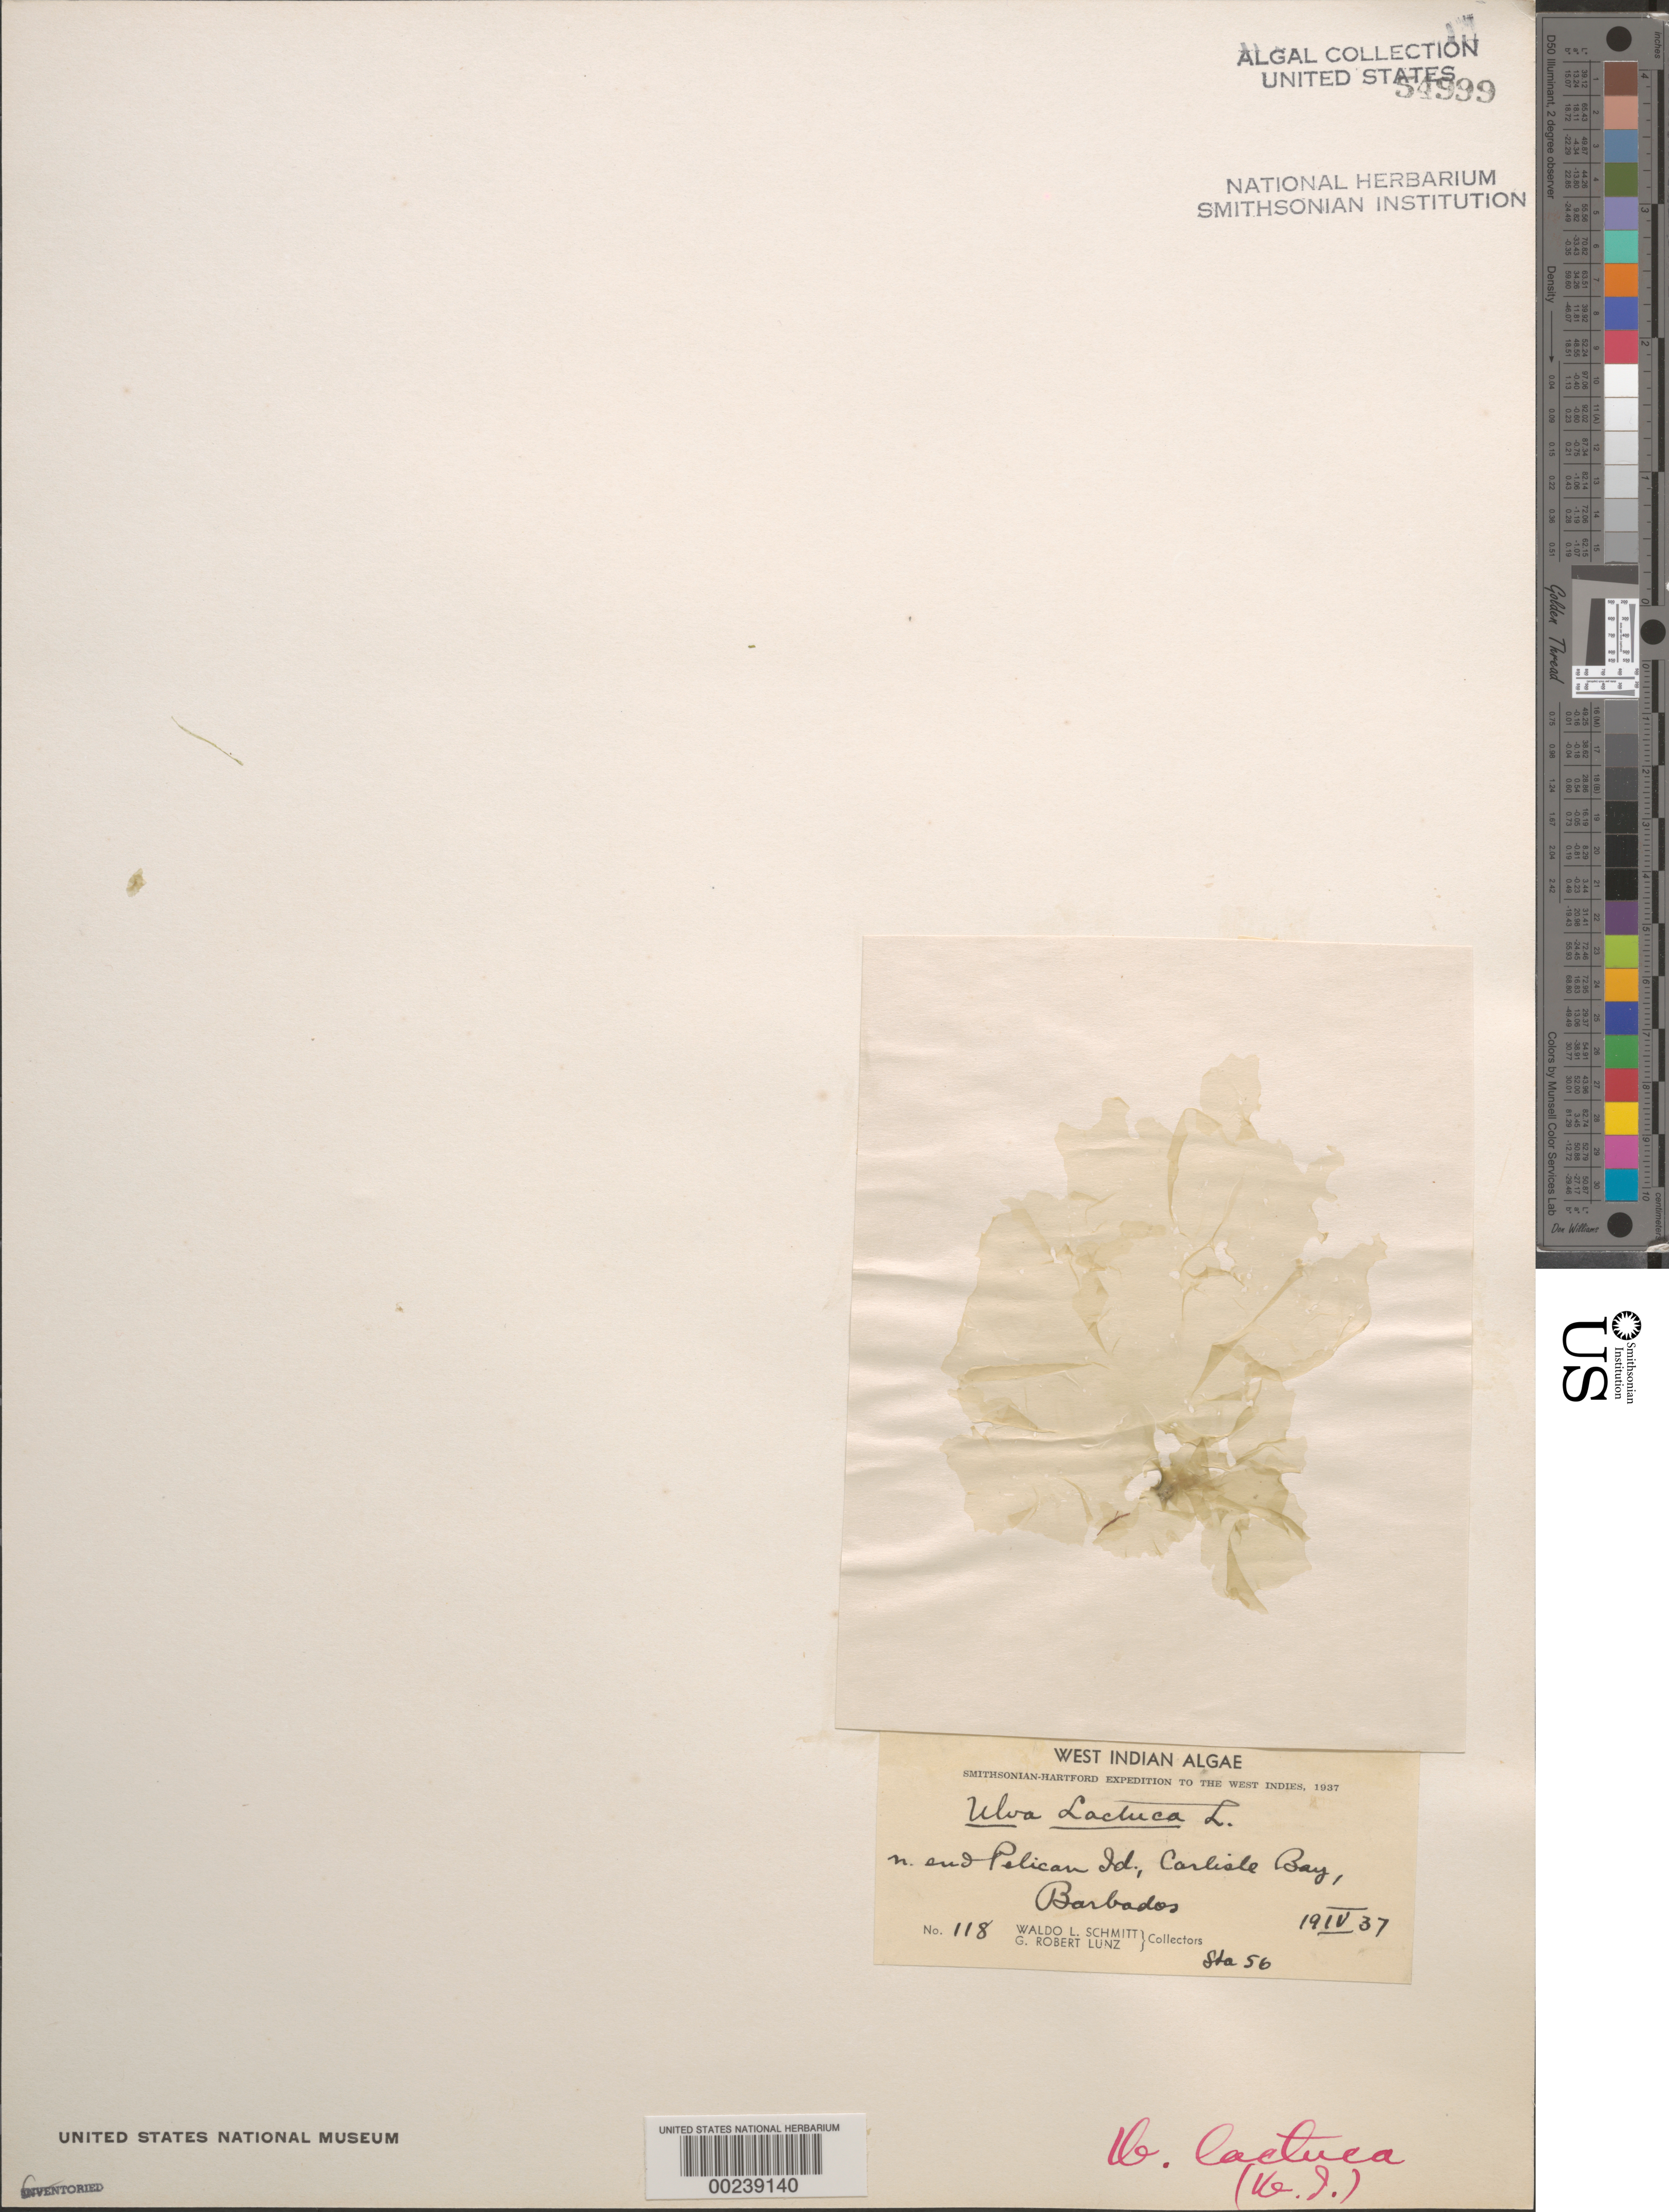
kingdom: Plantae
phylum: Chlorophyta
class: Ulvophyceae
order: Ulvales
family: Ulvaceae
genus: Ulva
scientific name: Ulva lactuca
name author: L.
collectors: W. L. Schmitt & G. Lunz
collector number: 118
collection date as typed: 19 Apr 1937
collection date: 1937-04-19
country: Barbados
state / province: Saint Michael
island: Pelican Island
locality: Carlisle Bay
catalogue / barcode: US 54999